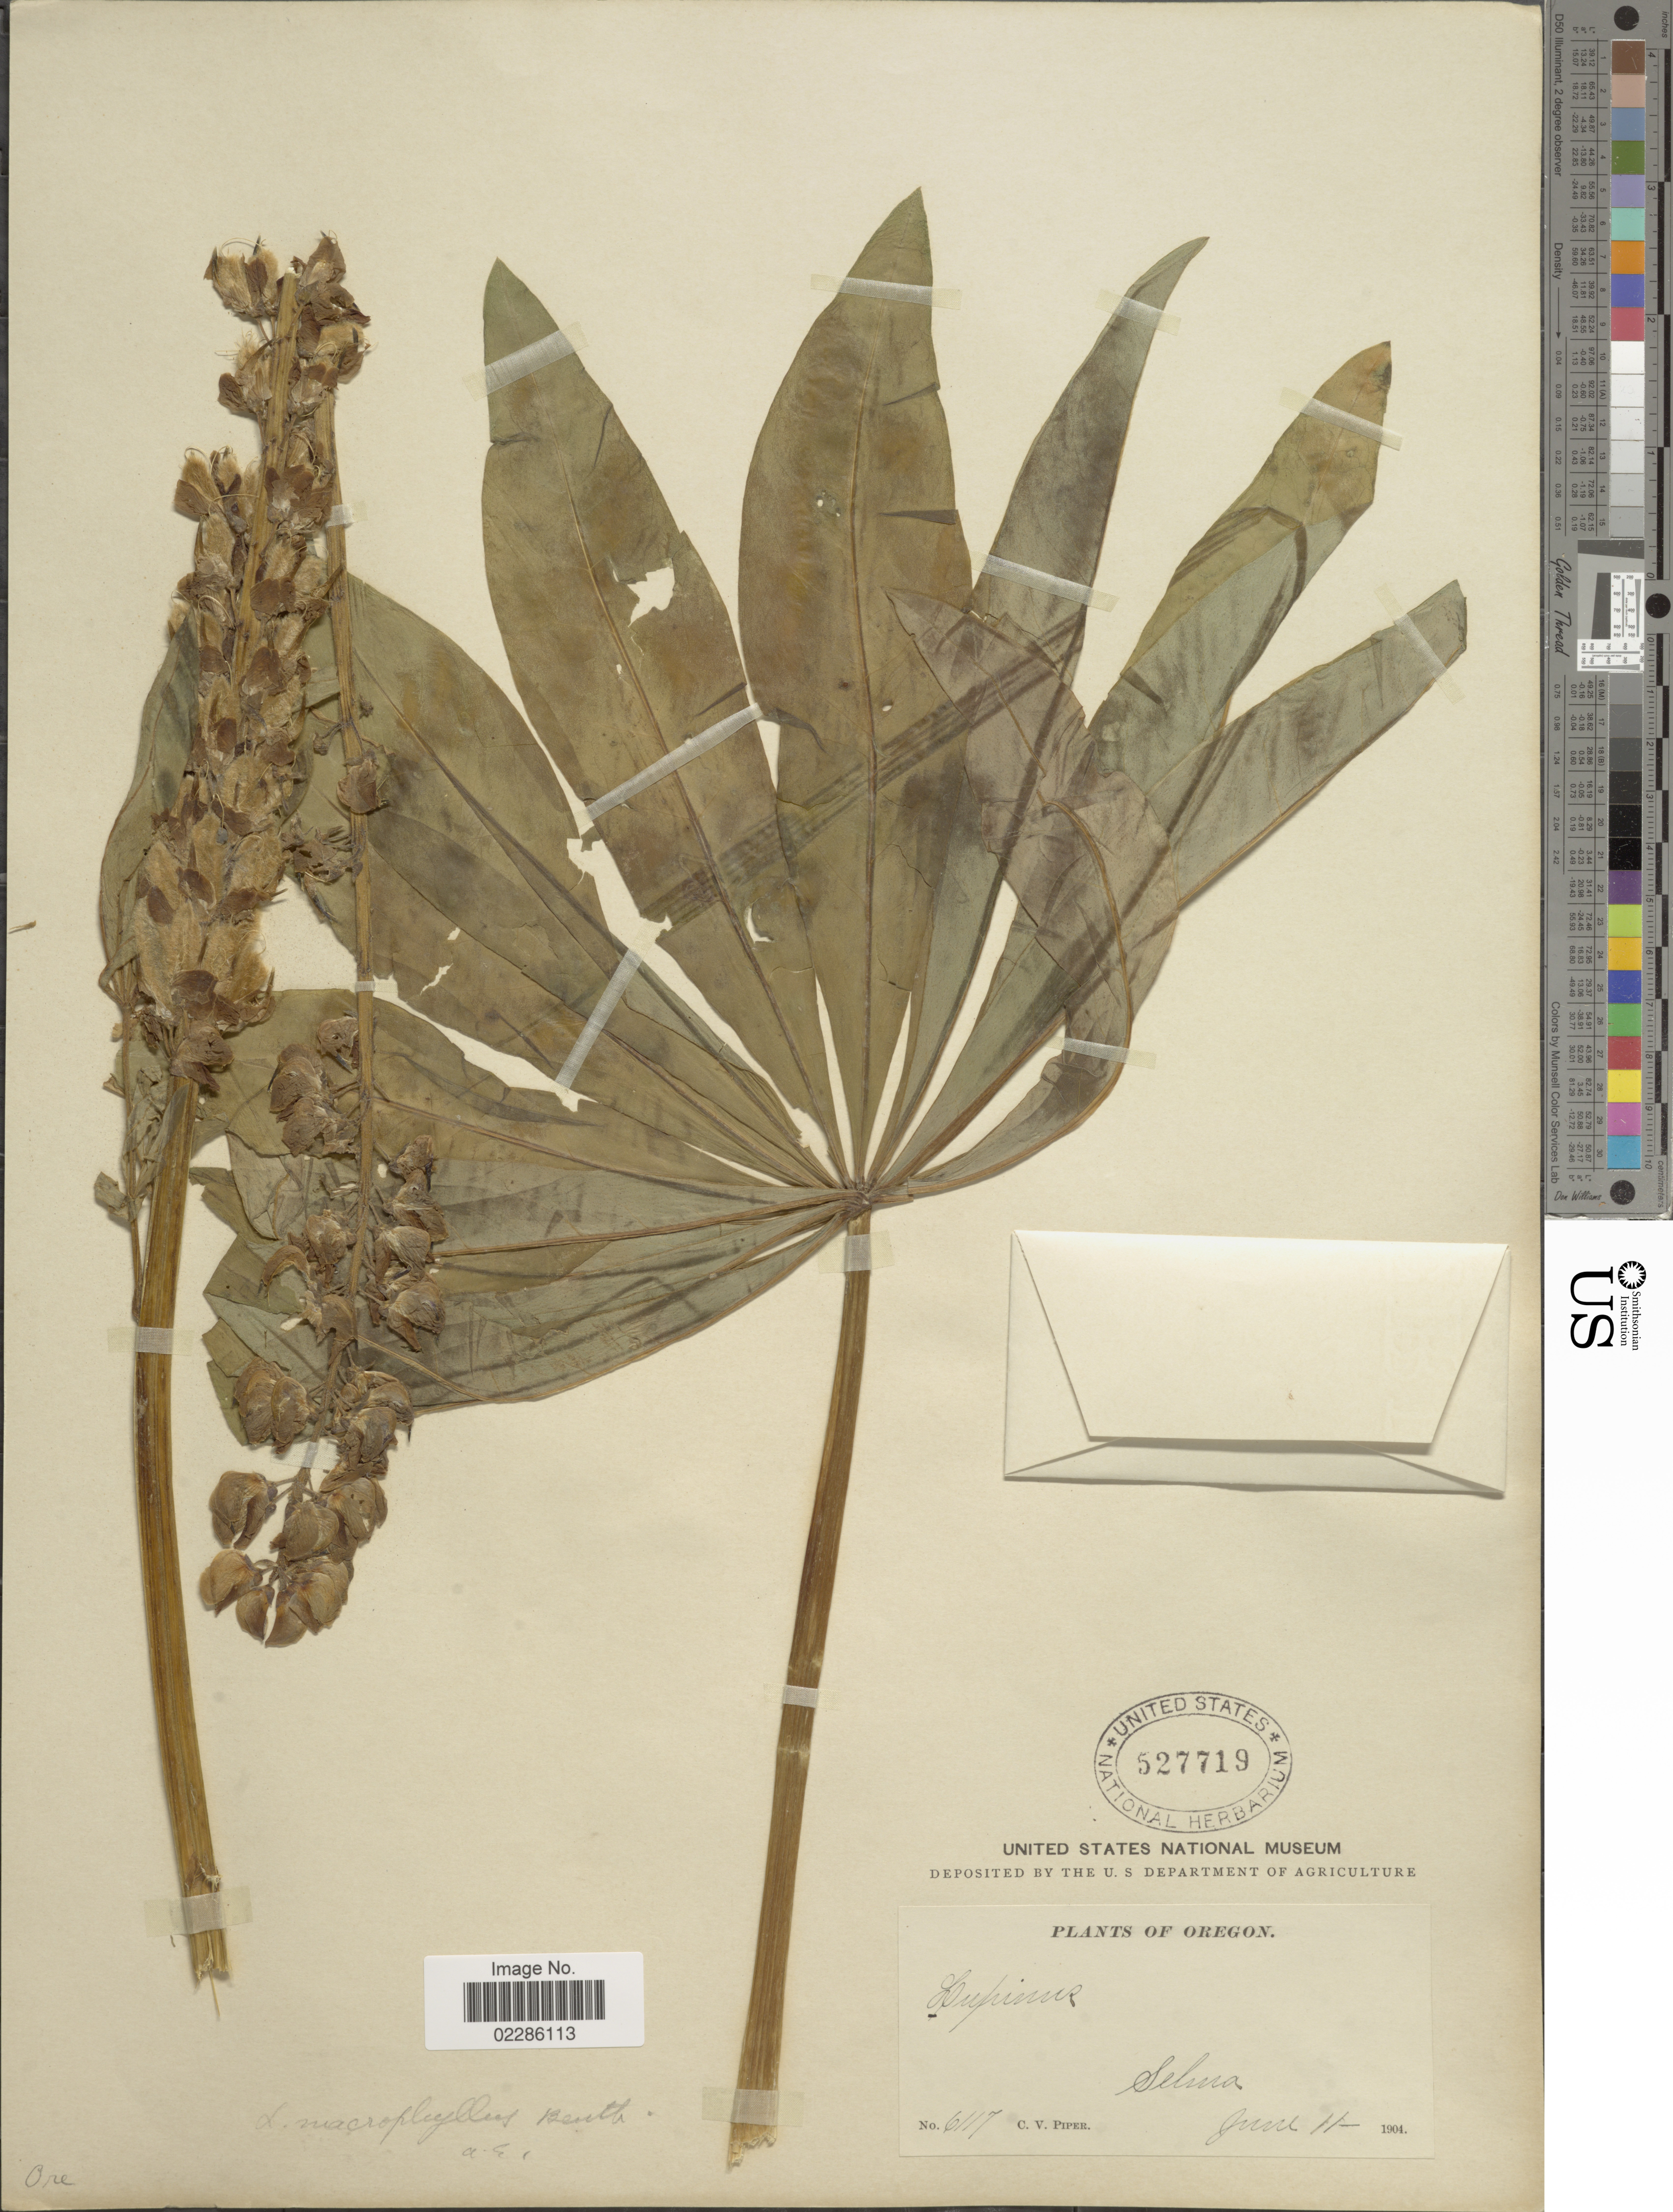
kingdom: Plantae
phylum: Tracheophyta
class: Magnoliopsida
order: Fabales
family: Fabaceae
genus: Lupinus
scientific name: Lupinus macrophyllus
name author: Benth.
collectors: C. V. Piper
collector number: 6117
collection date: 1904-06-11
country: United States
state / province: Oregon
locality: Selma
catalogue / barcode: US 527719